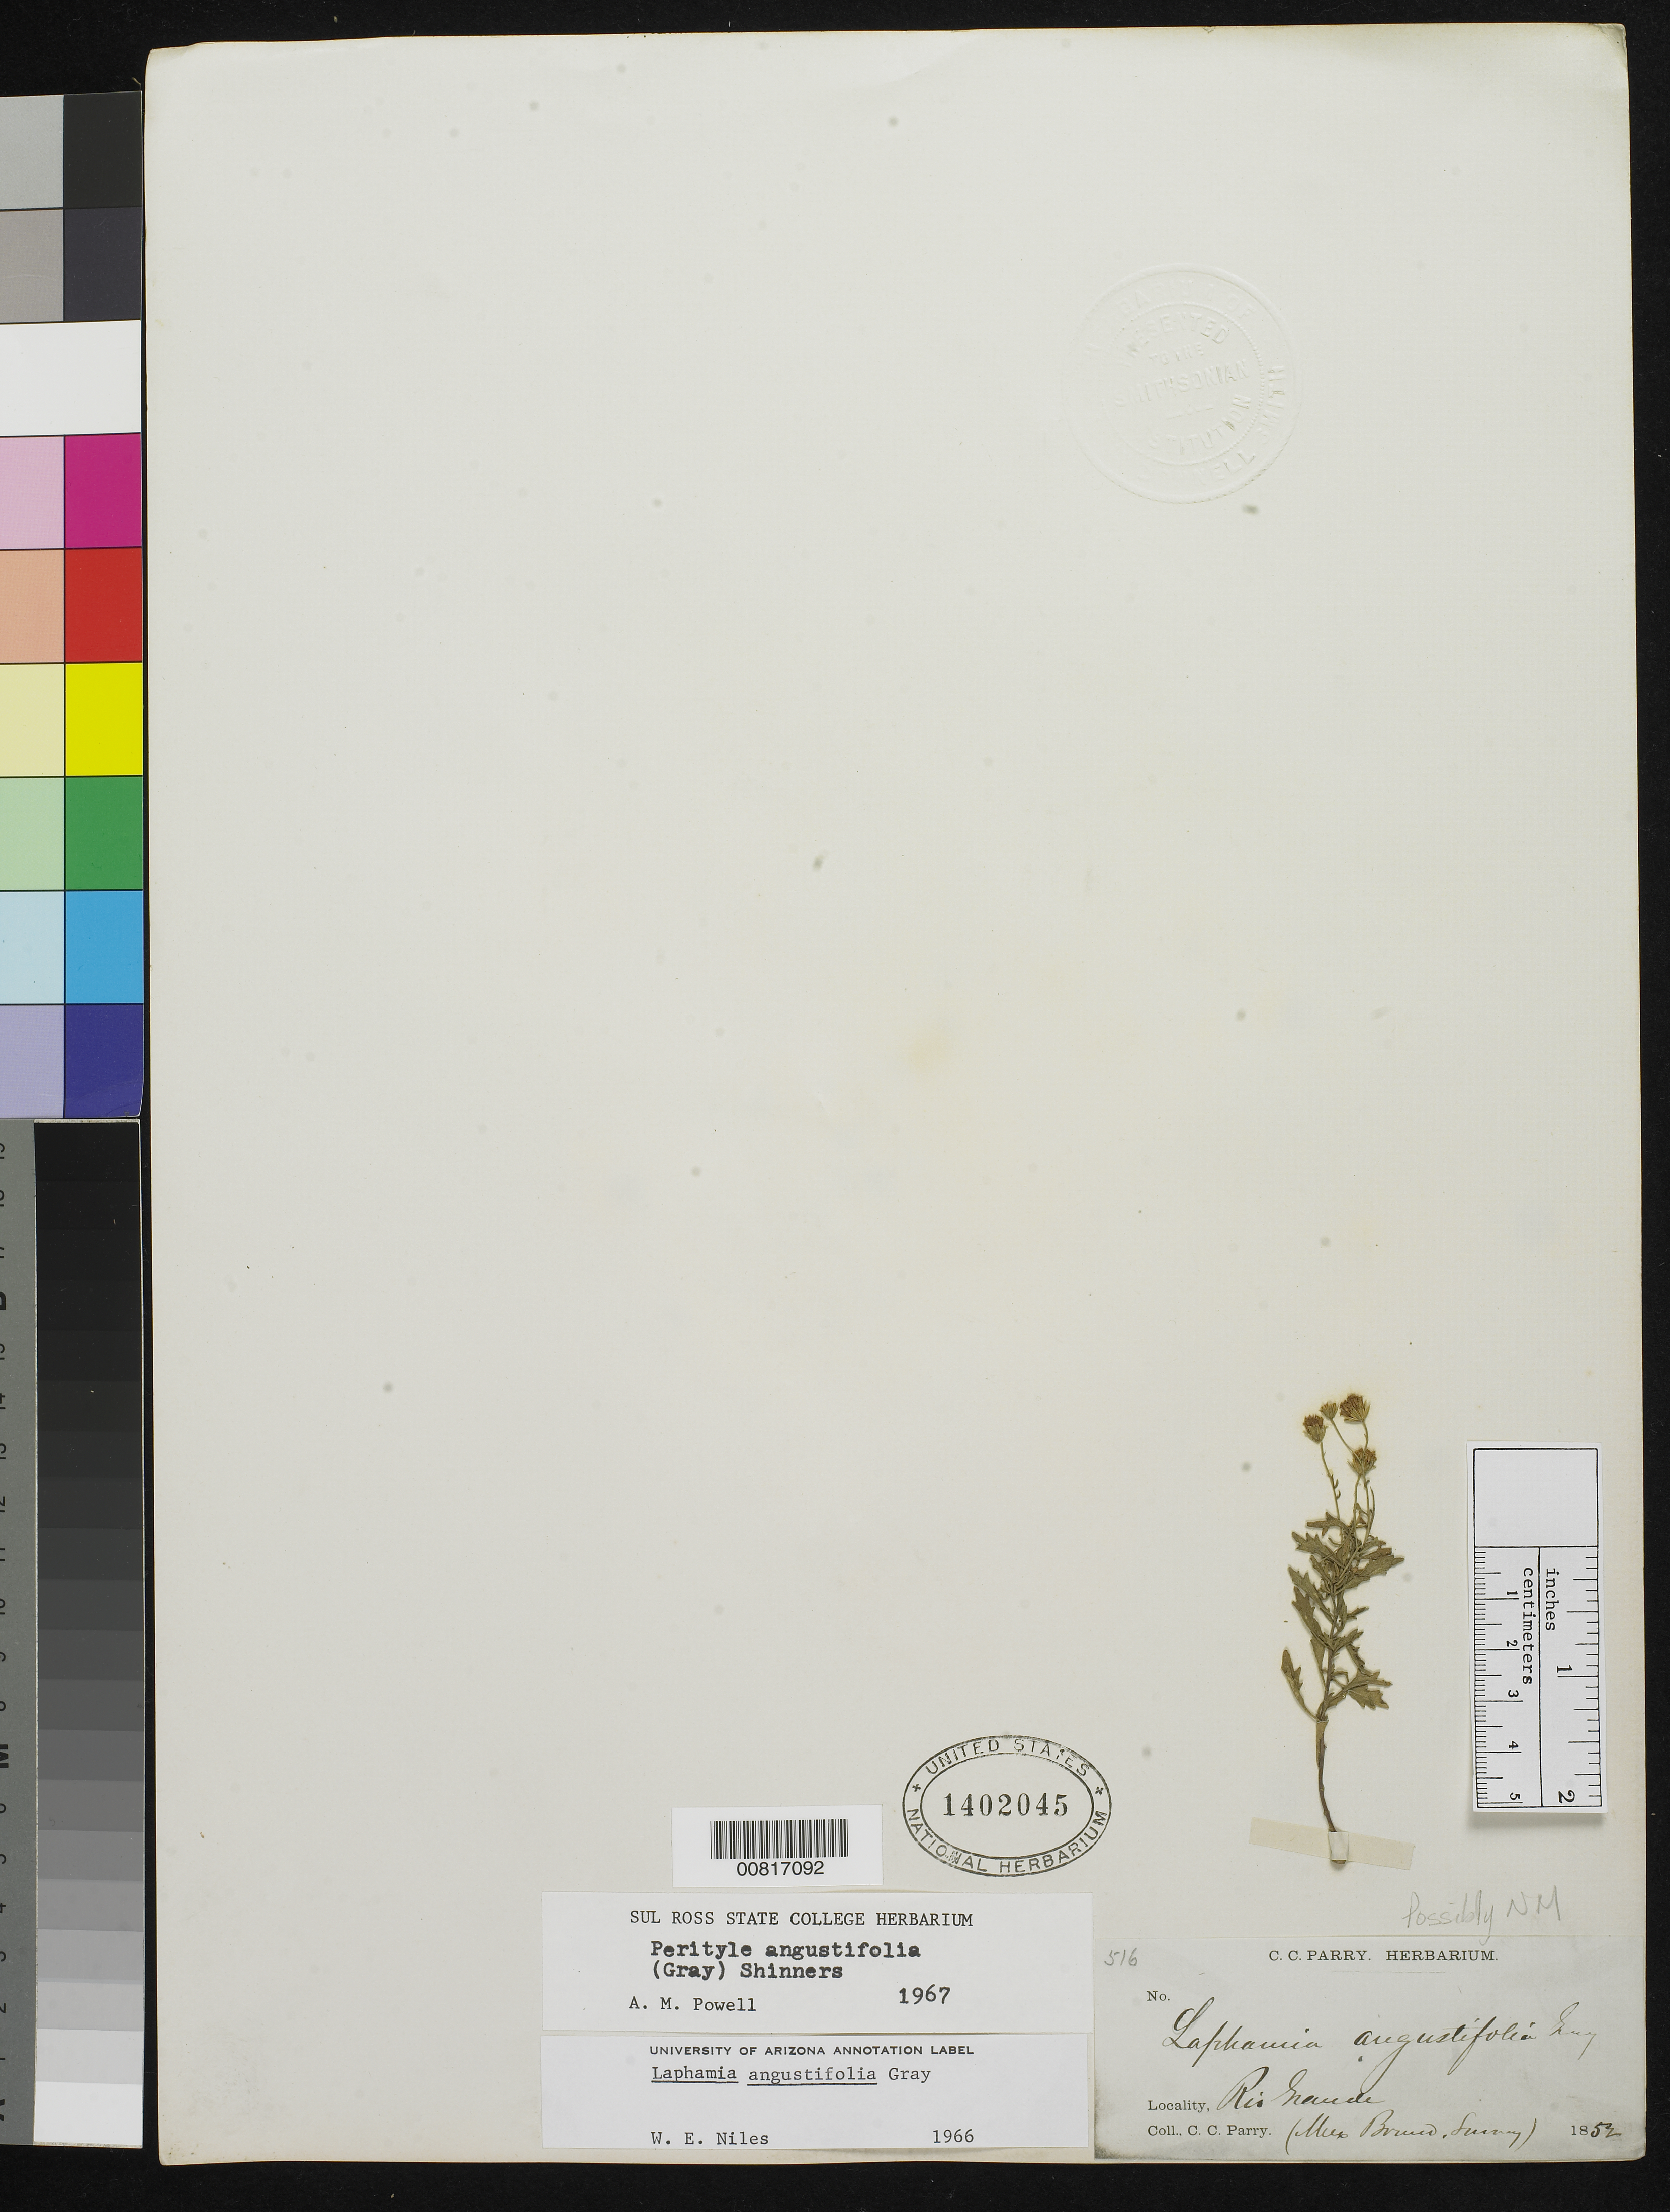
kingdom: Plantae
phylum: Tracheophyta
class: Magnoliopsida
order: Asterales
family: Asteraceae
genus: Perityle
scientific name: Perityle angustifolia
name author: (A. Gray) Shinners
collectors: C. C. Parry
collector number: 516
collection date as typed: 1852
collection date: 1852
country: United States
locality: Rio Grande.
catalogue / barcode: US 1402045